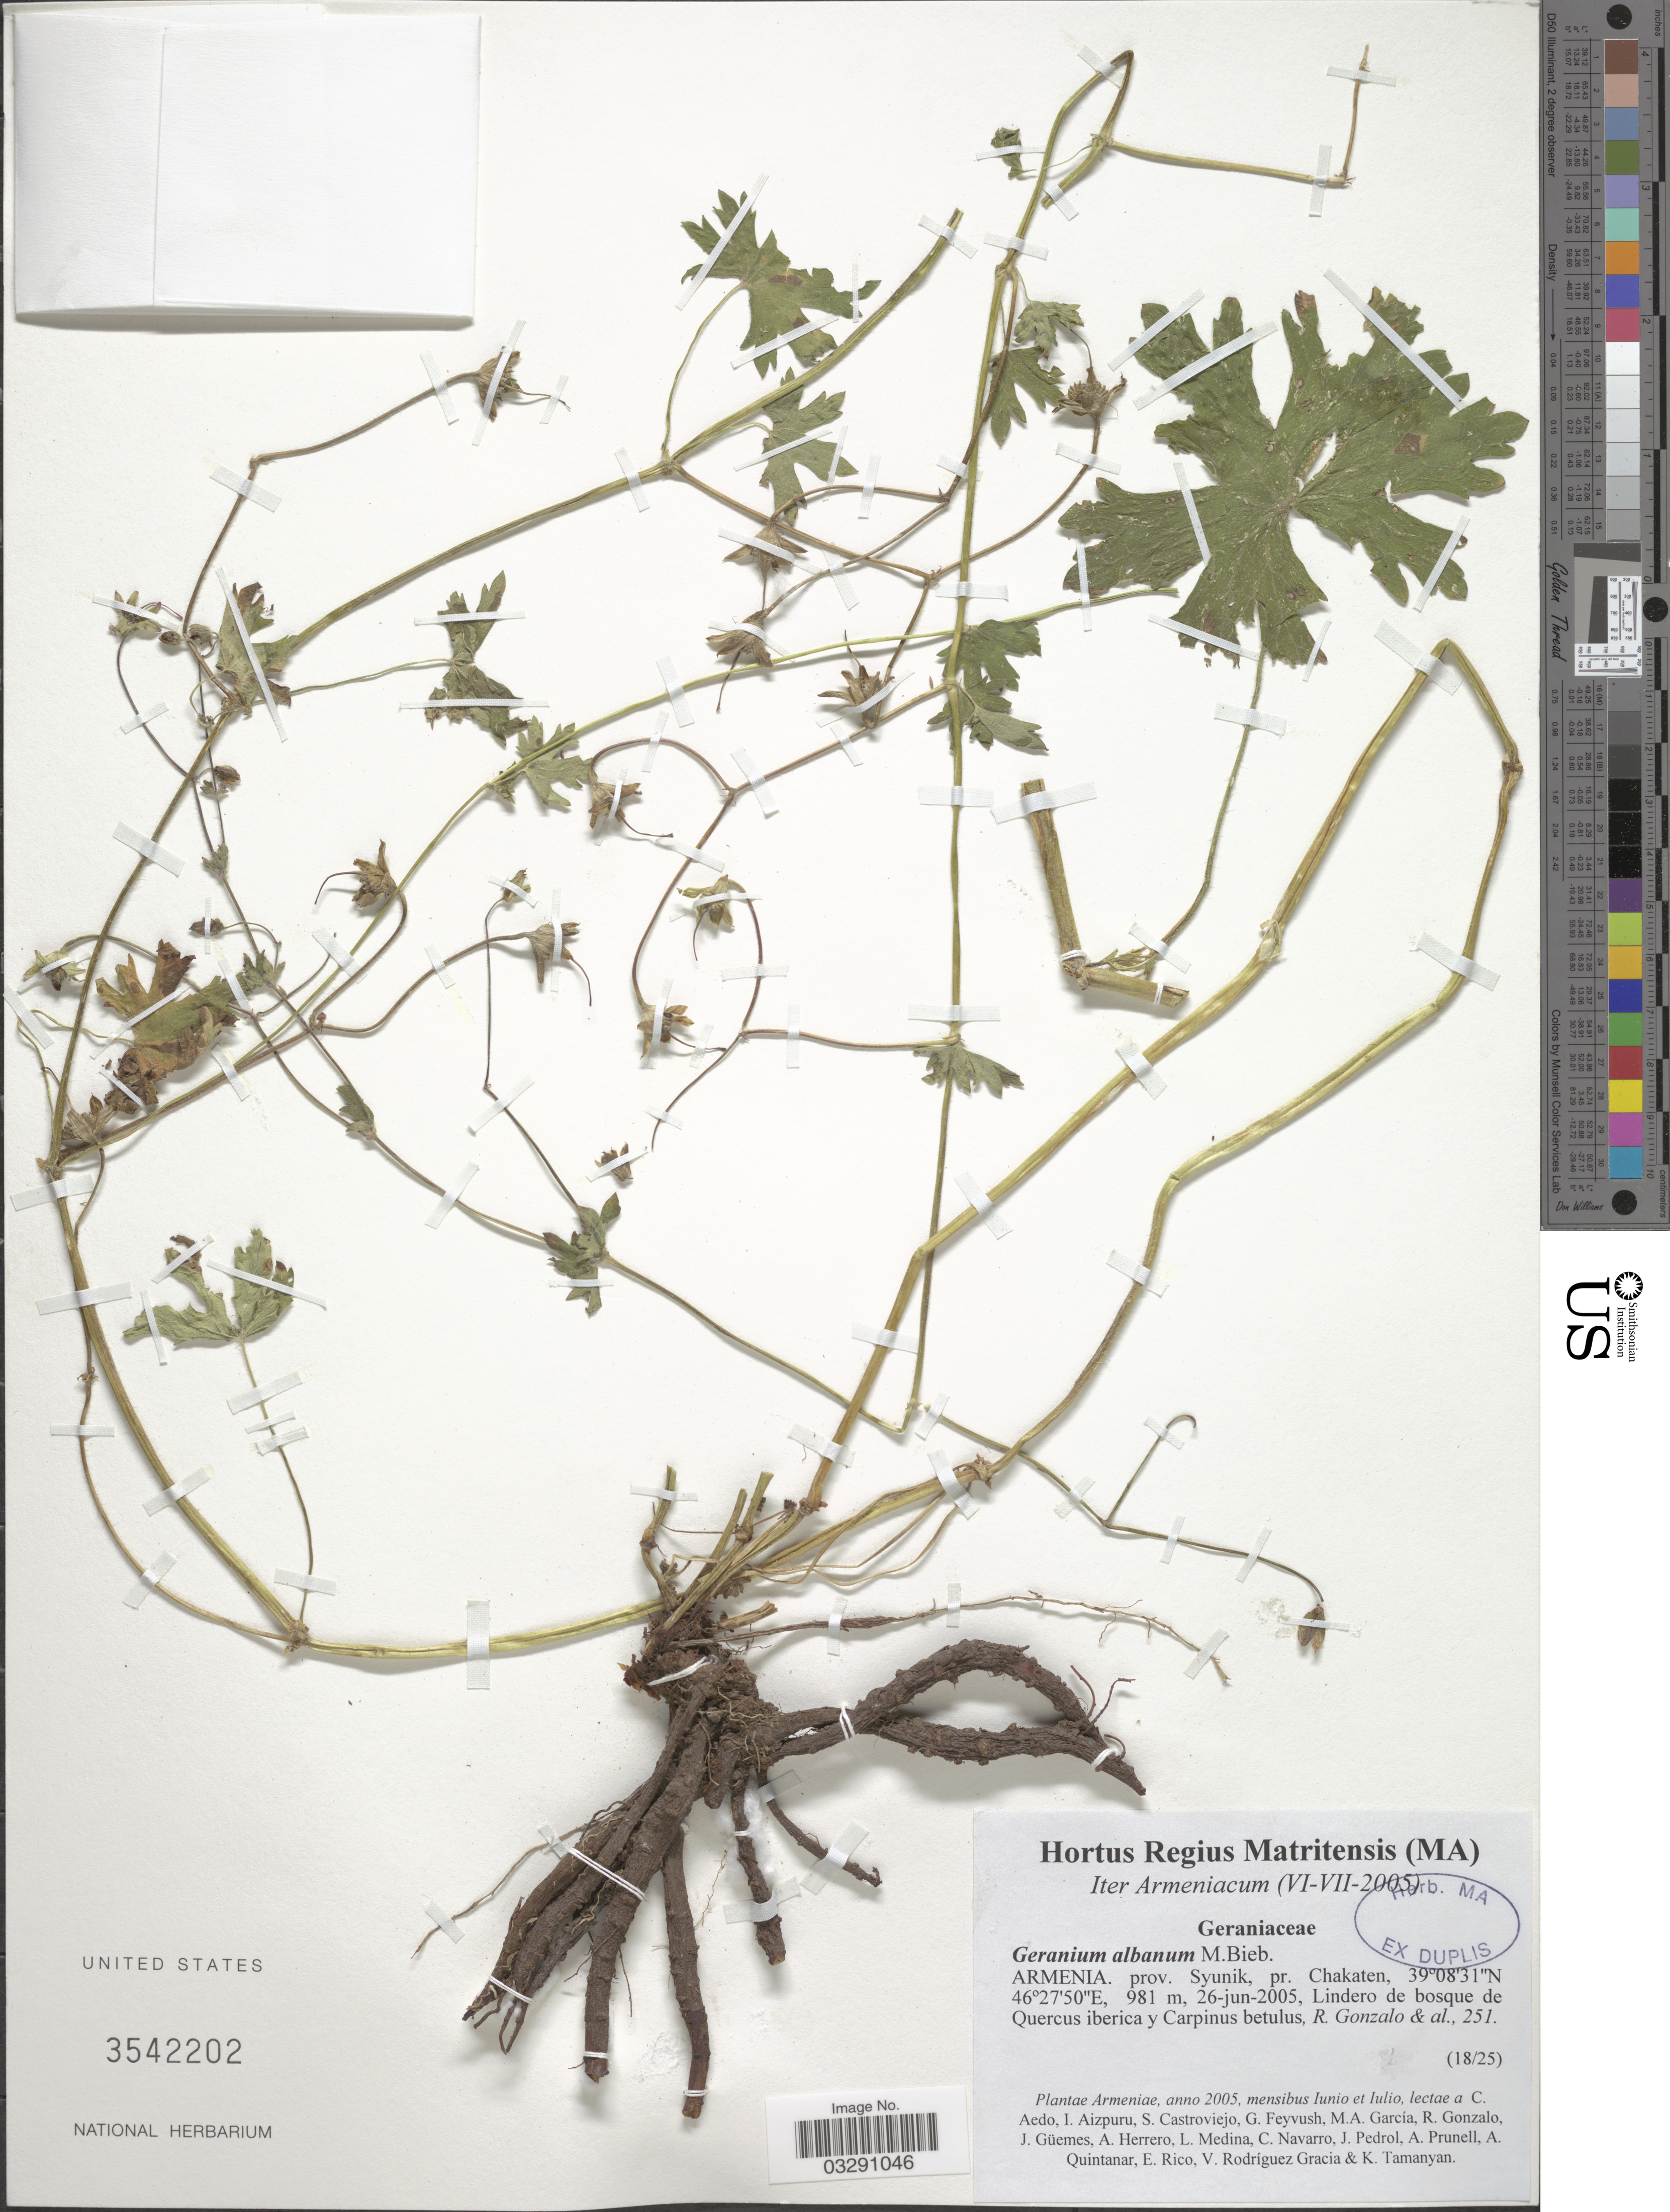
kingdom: Plantae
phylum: Tracheophyta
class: Magnoliopsida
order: Geraniales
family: Geraniaceae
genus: Geranium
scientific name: Geranium albanum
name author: M. Bieb.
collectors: R. Gonzalo, C. Aedo, I. Aizpuru, S. Castroviejo & et al.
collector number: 251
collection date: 2005-06-26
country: Armenia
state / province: Syunik'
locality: Prov. Syunik, pr. Chakaten.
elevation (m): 981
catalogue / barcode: US 3542202